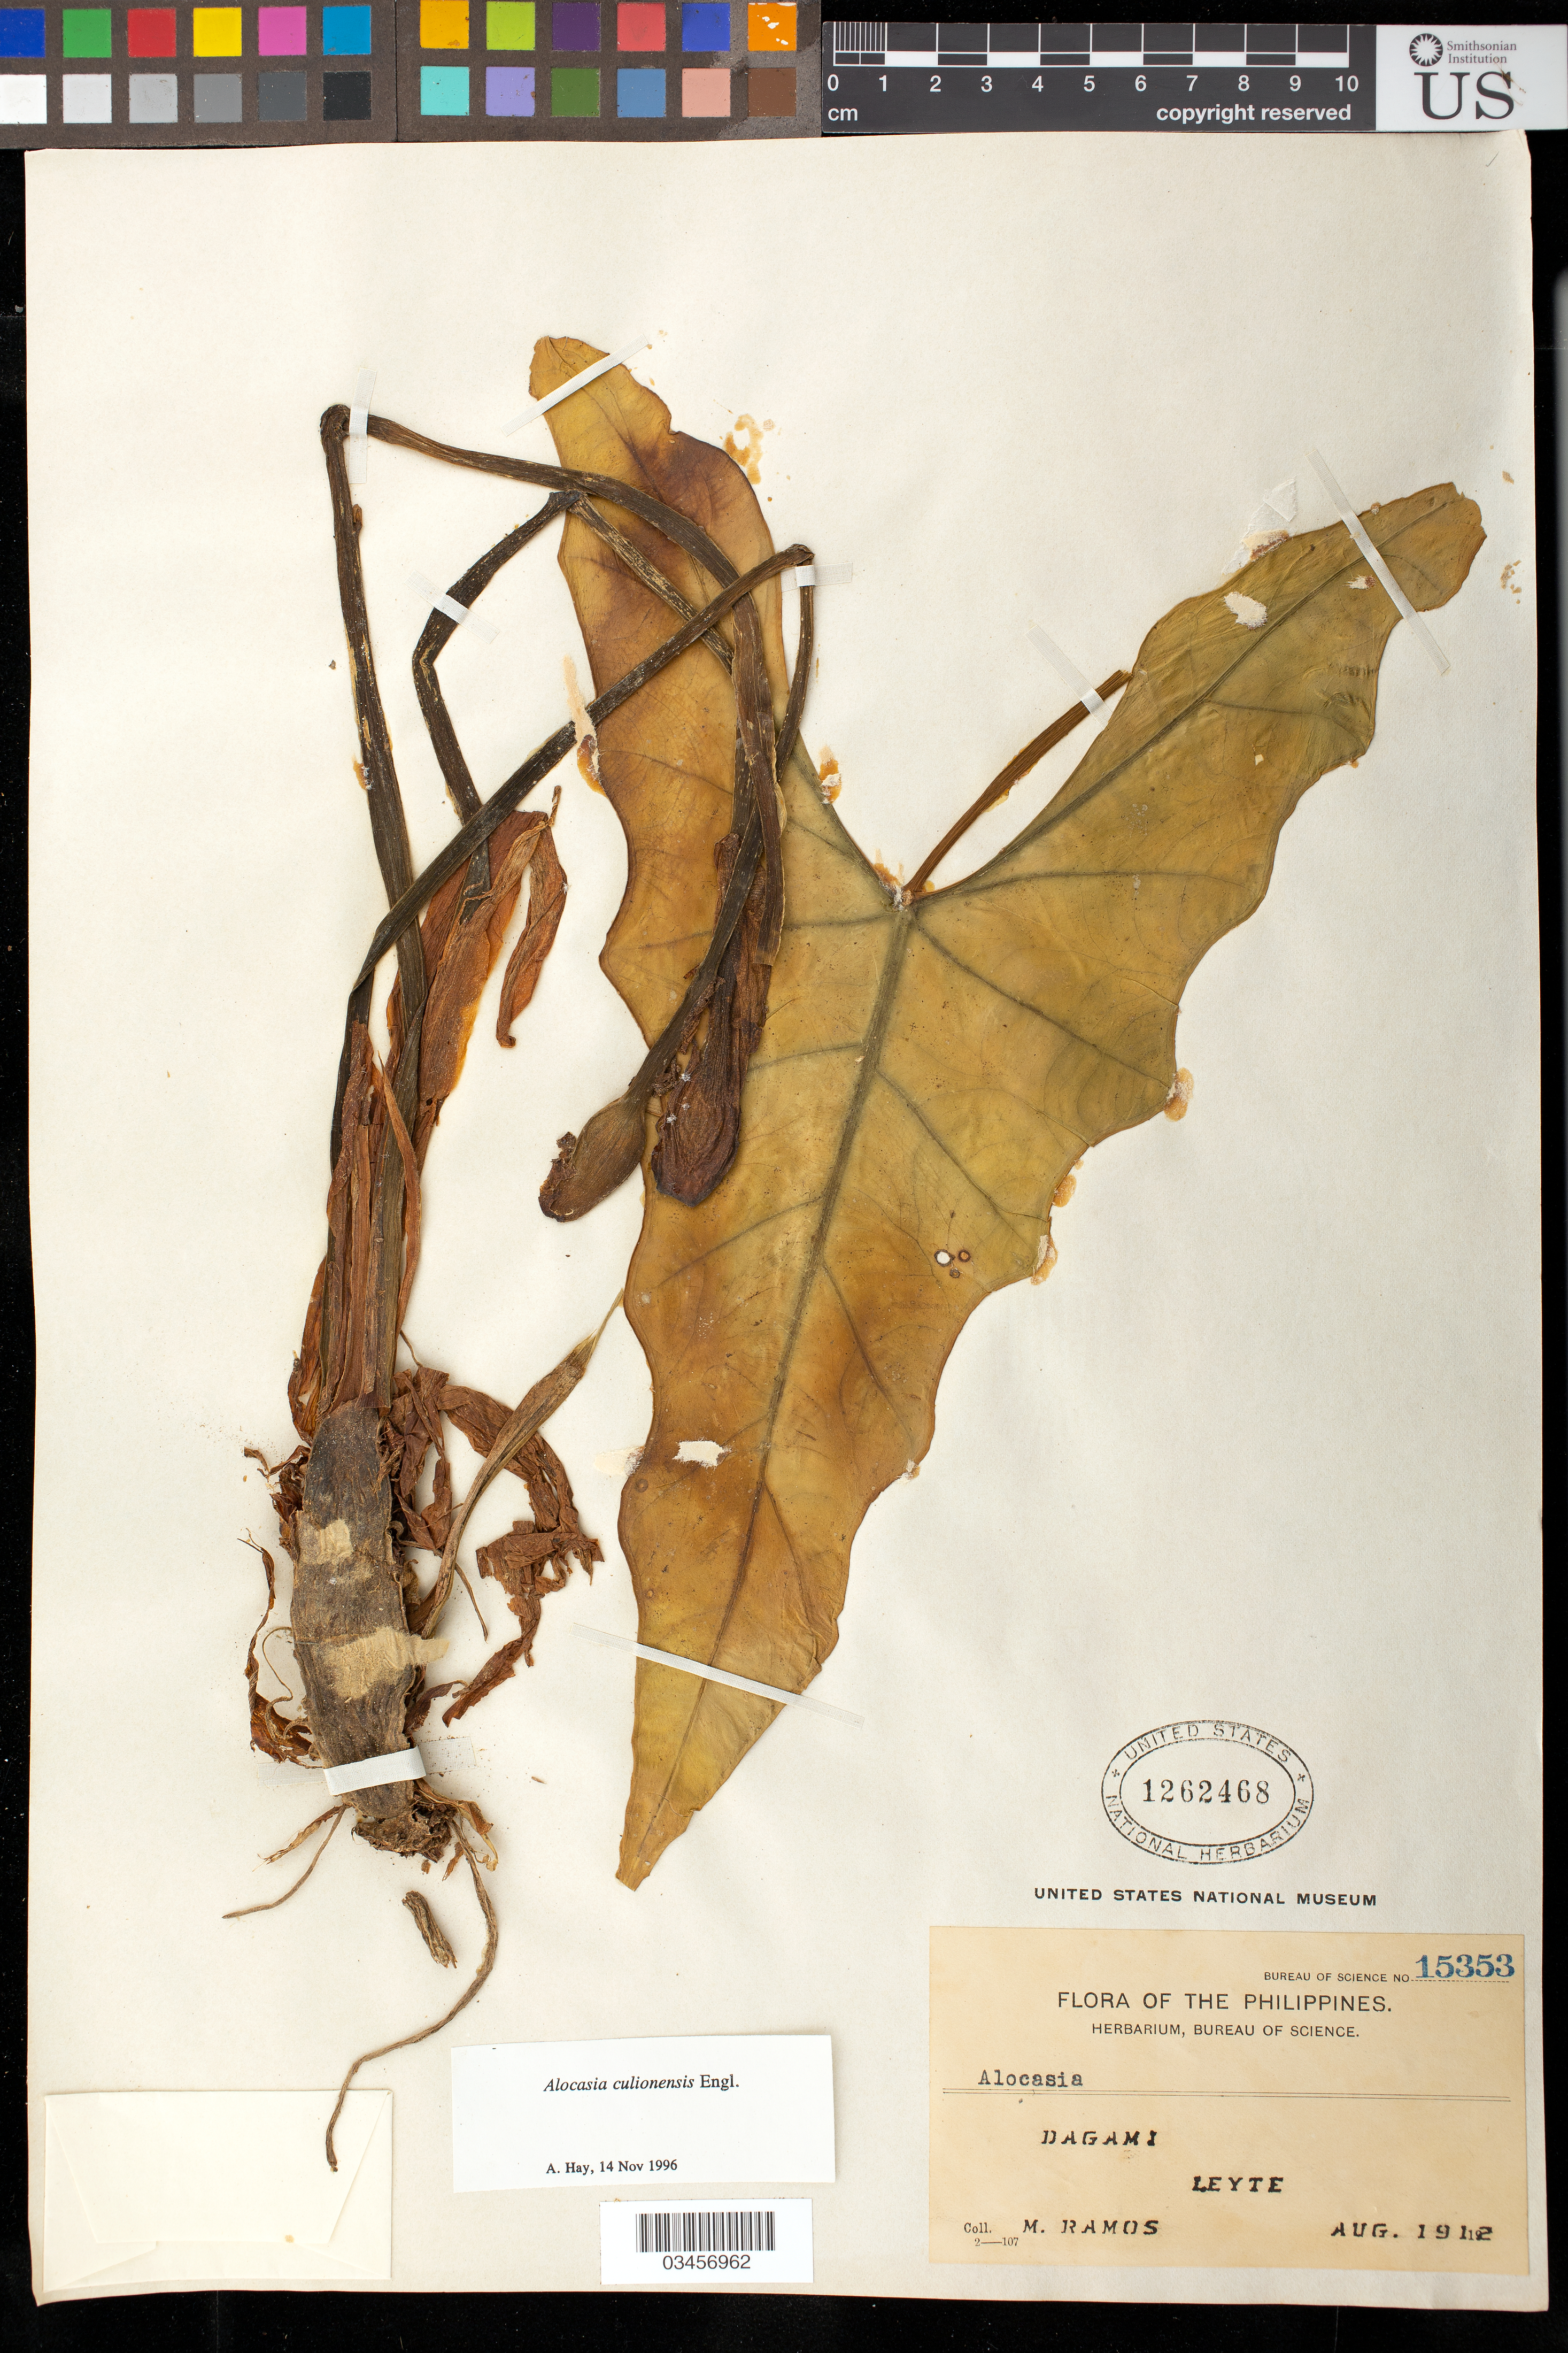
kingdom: Plantae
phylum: Tracheophyta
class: Liliopsida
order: Alismatales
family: Araceae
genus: Alocasia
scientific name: Alocasia culionensis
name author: Engl.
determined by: Hay, A.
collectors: M. Ramos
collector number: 15353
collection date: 1912-08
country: Philippines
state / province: Eastern Visayas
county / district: Leyte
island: Leyte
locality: Dagami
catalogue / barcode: US 1262468